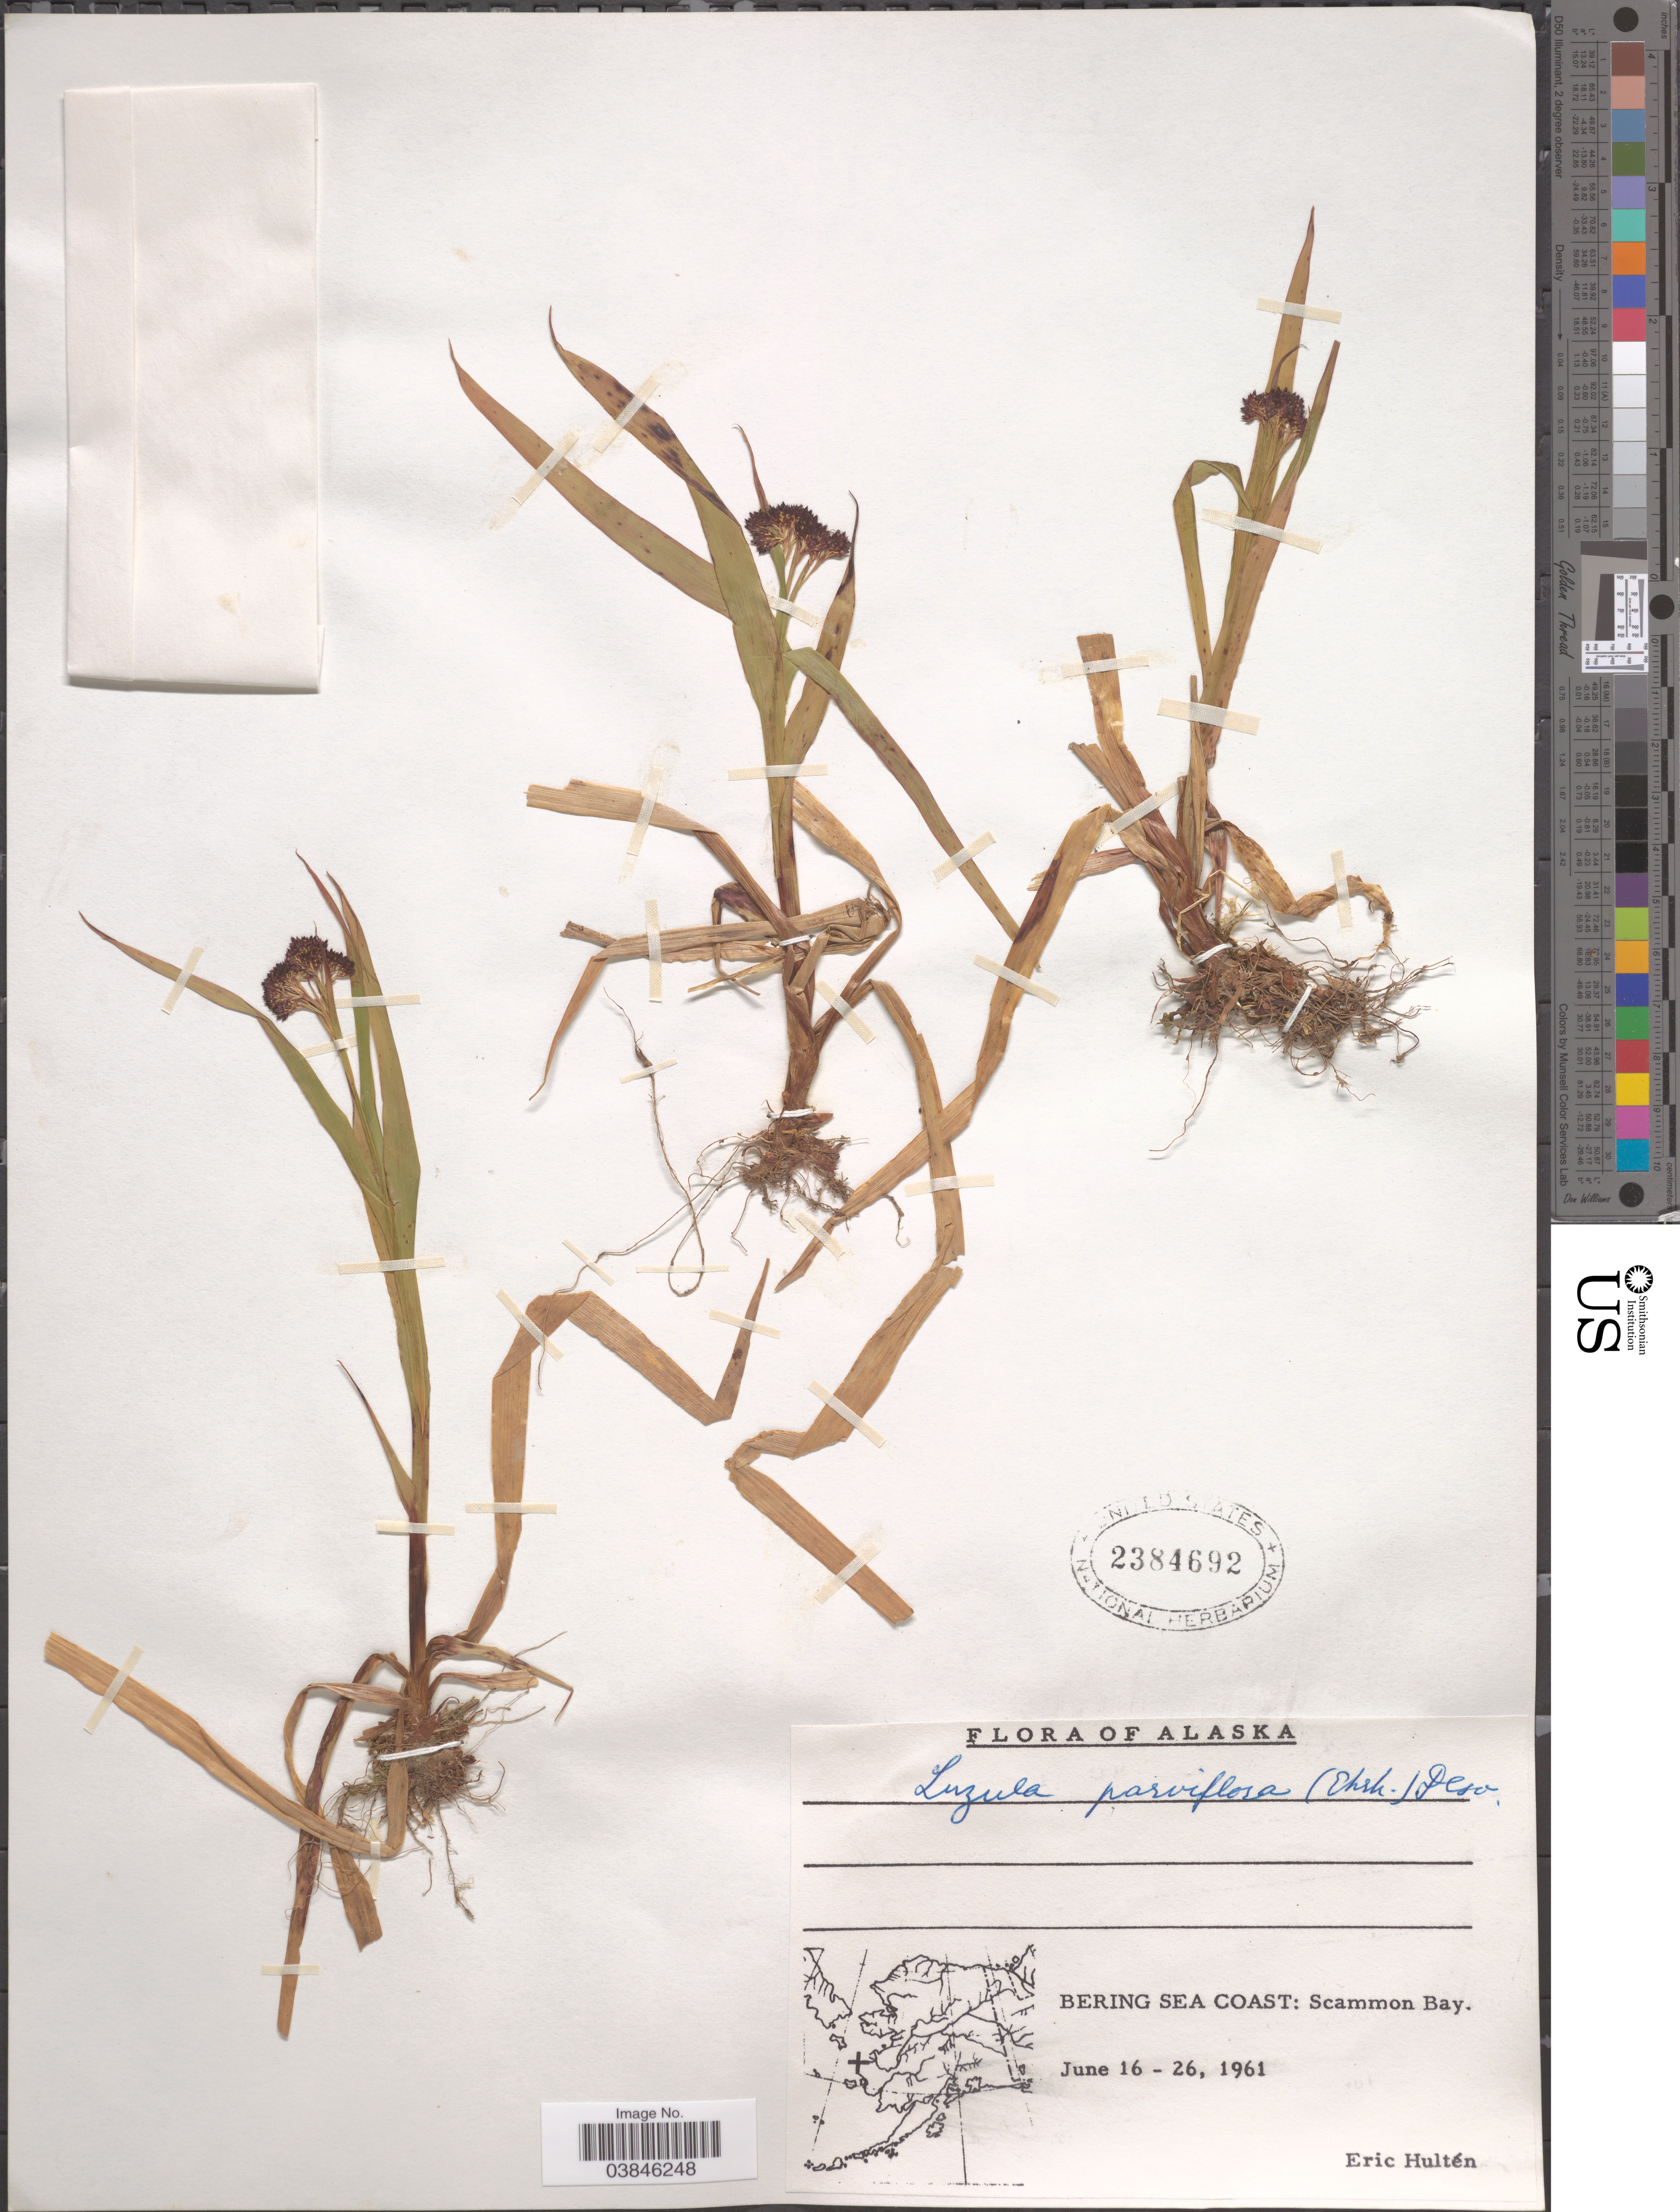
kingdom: Plantae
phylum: Tracheophyta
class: Liliopsida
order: Poales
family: Juncaceae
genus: Luzula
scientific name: Luzula parviflora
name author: (Ehrh.) Desv.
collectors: E. G. Hultén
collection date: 1961-06-16/1961-06-26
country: United States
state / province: Alaska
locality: Bering Sea Coast: Scammon Bay.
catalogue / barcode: US 2384692